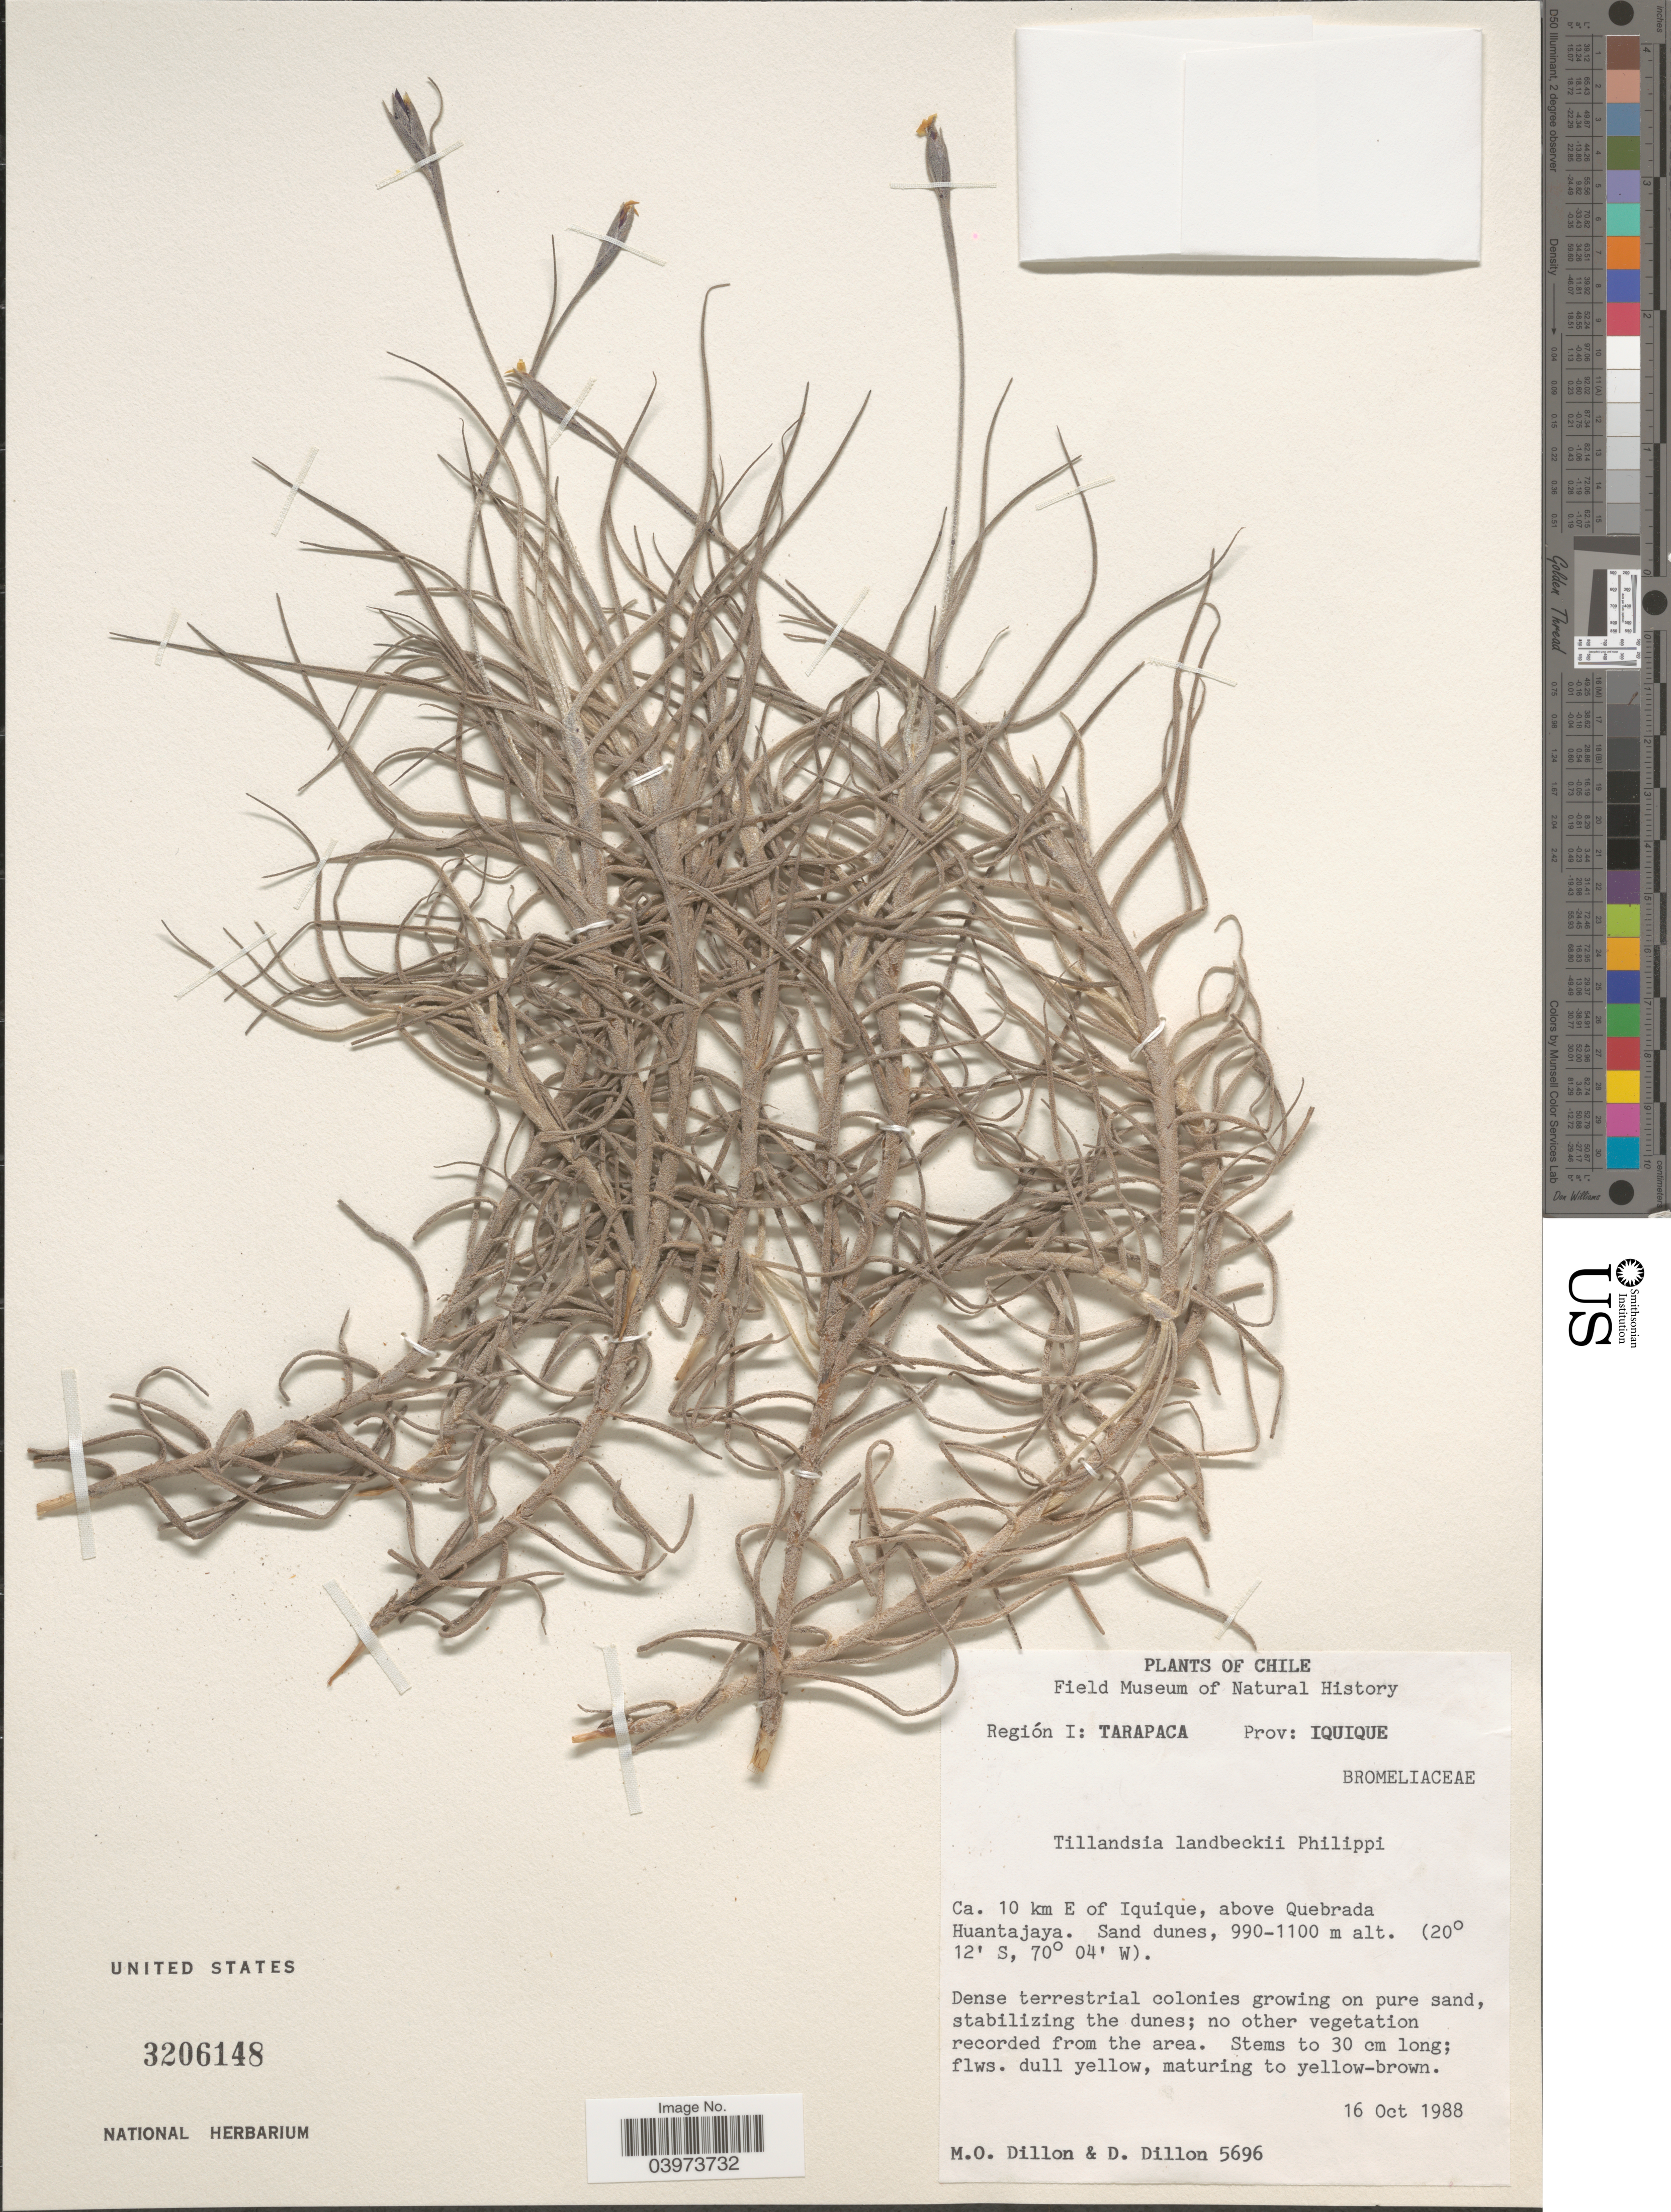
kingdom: Plantae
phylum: Tracheophyta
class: Liliopsida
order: Poales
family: Bromeliaceae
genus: Tillandsia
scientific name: Tillandsia landbeckii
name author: Phil.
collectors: M. O. Dillon & D. Dillon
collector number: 5696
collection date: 1988-10-16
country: Chile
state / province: Tarapacá (I)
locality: Región I: Tarapaca. Prov: Iqueque. Ca. 10 km E of Iquique, above Quebrada Huantajaya.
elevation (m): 990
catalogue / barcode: US 3206148